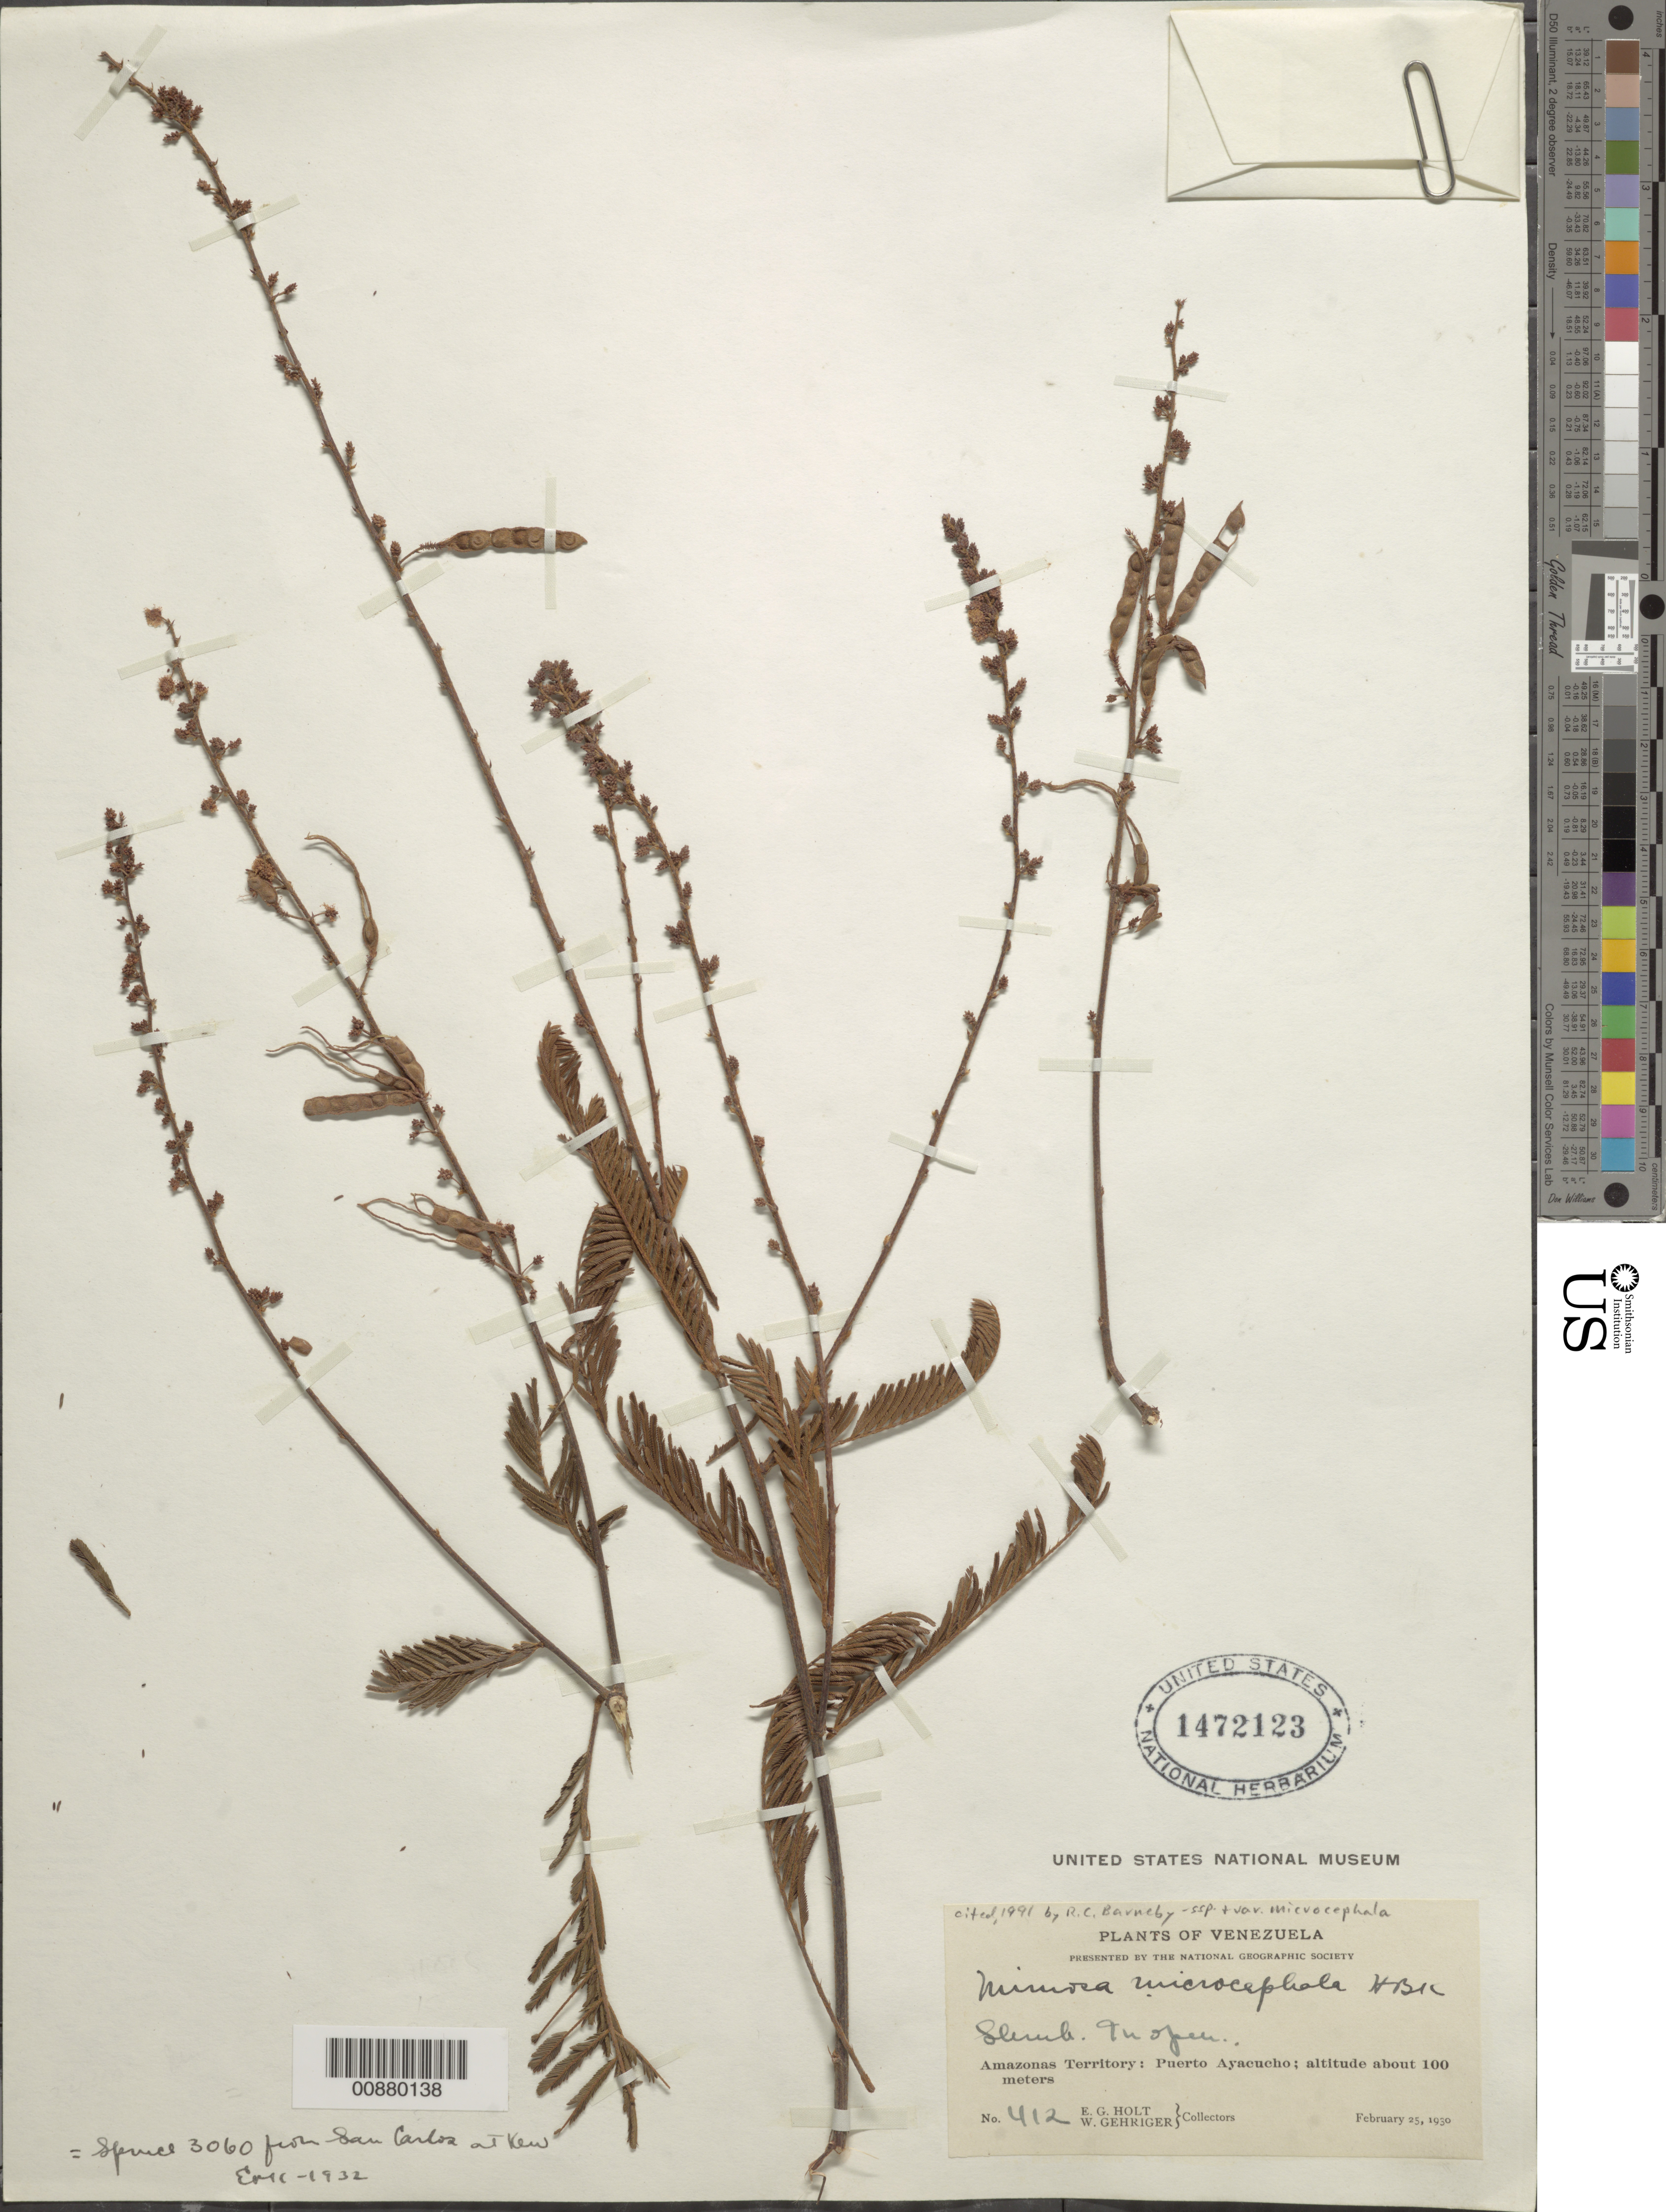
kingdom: Plantae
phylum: Tracheophyta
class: Magnoliopsida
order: Fabales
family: Fabaceae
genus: Mimosa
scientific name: Mimosa microcephala var. microcephala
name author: Humb. & Bonpl. ex Willd.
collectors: E. Holt & W. Gehriger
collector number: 412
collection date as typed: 25-Feb-30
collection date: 1930-02-25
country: Venezuela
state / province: Amazonas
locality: Puerto Ayacucho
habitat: In open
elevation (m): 100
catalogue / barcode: US 1472123